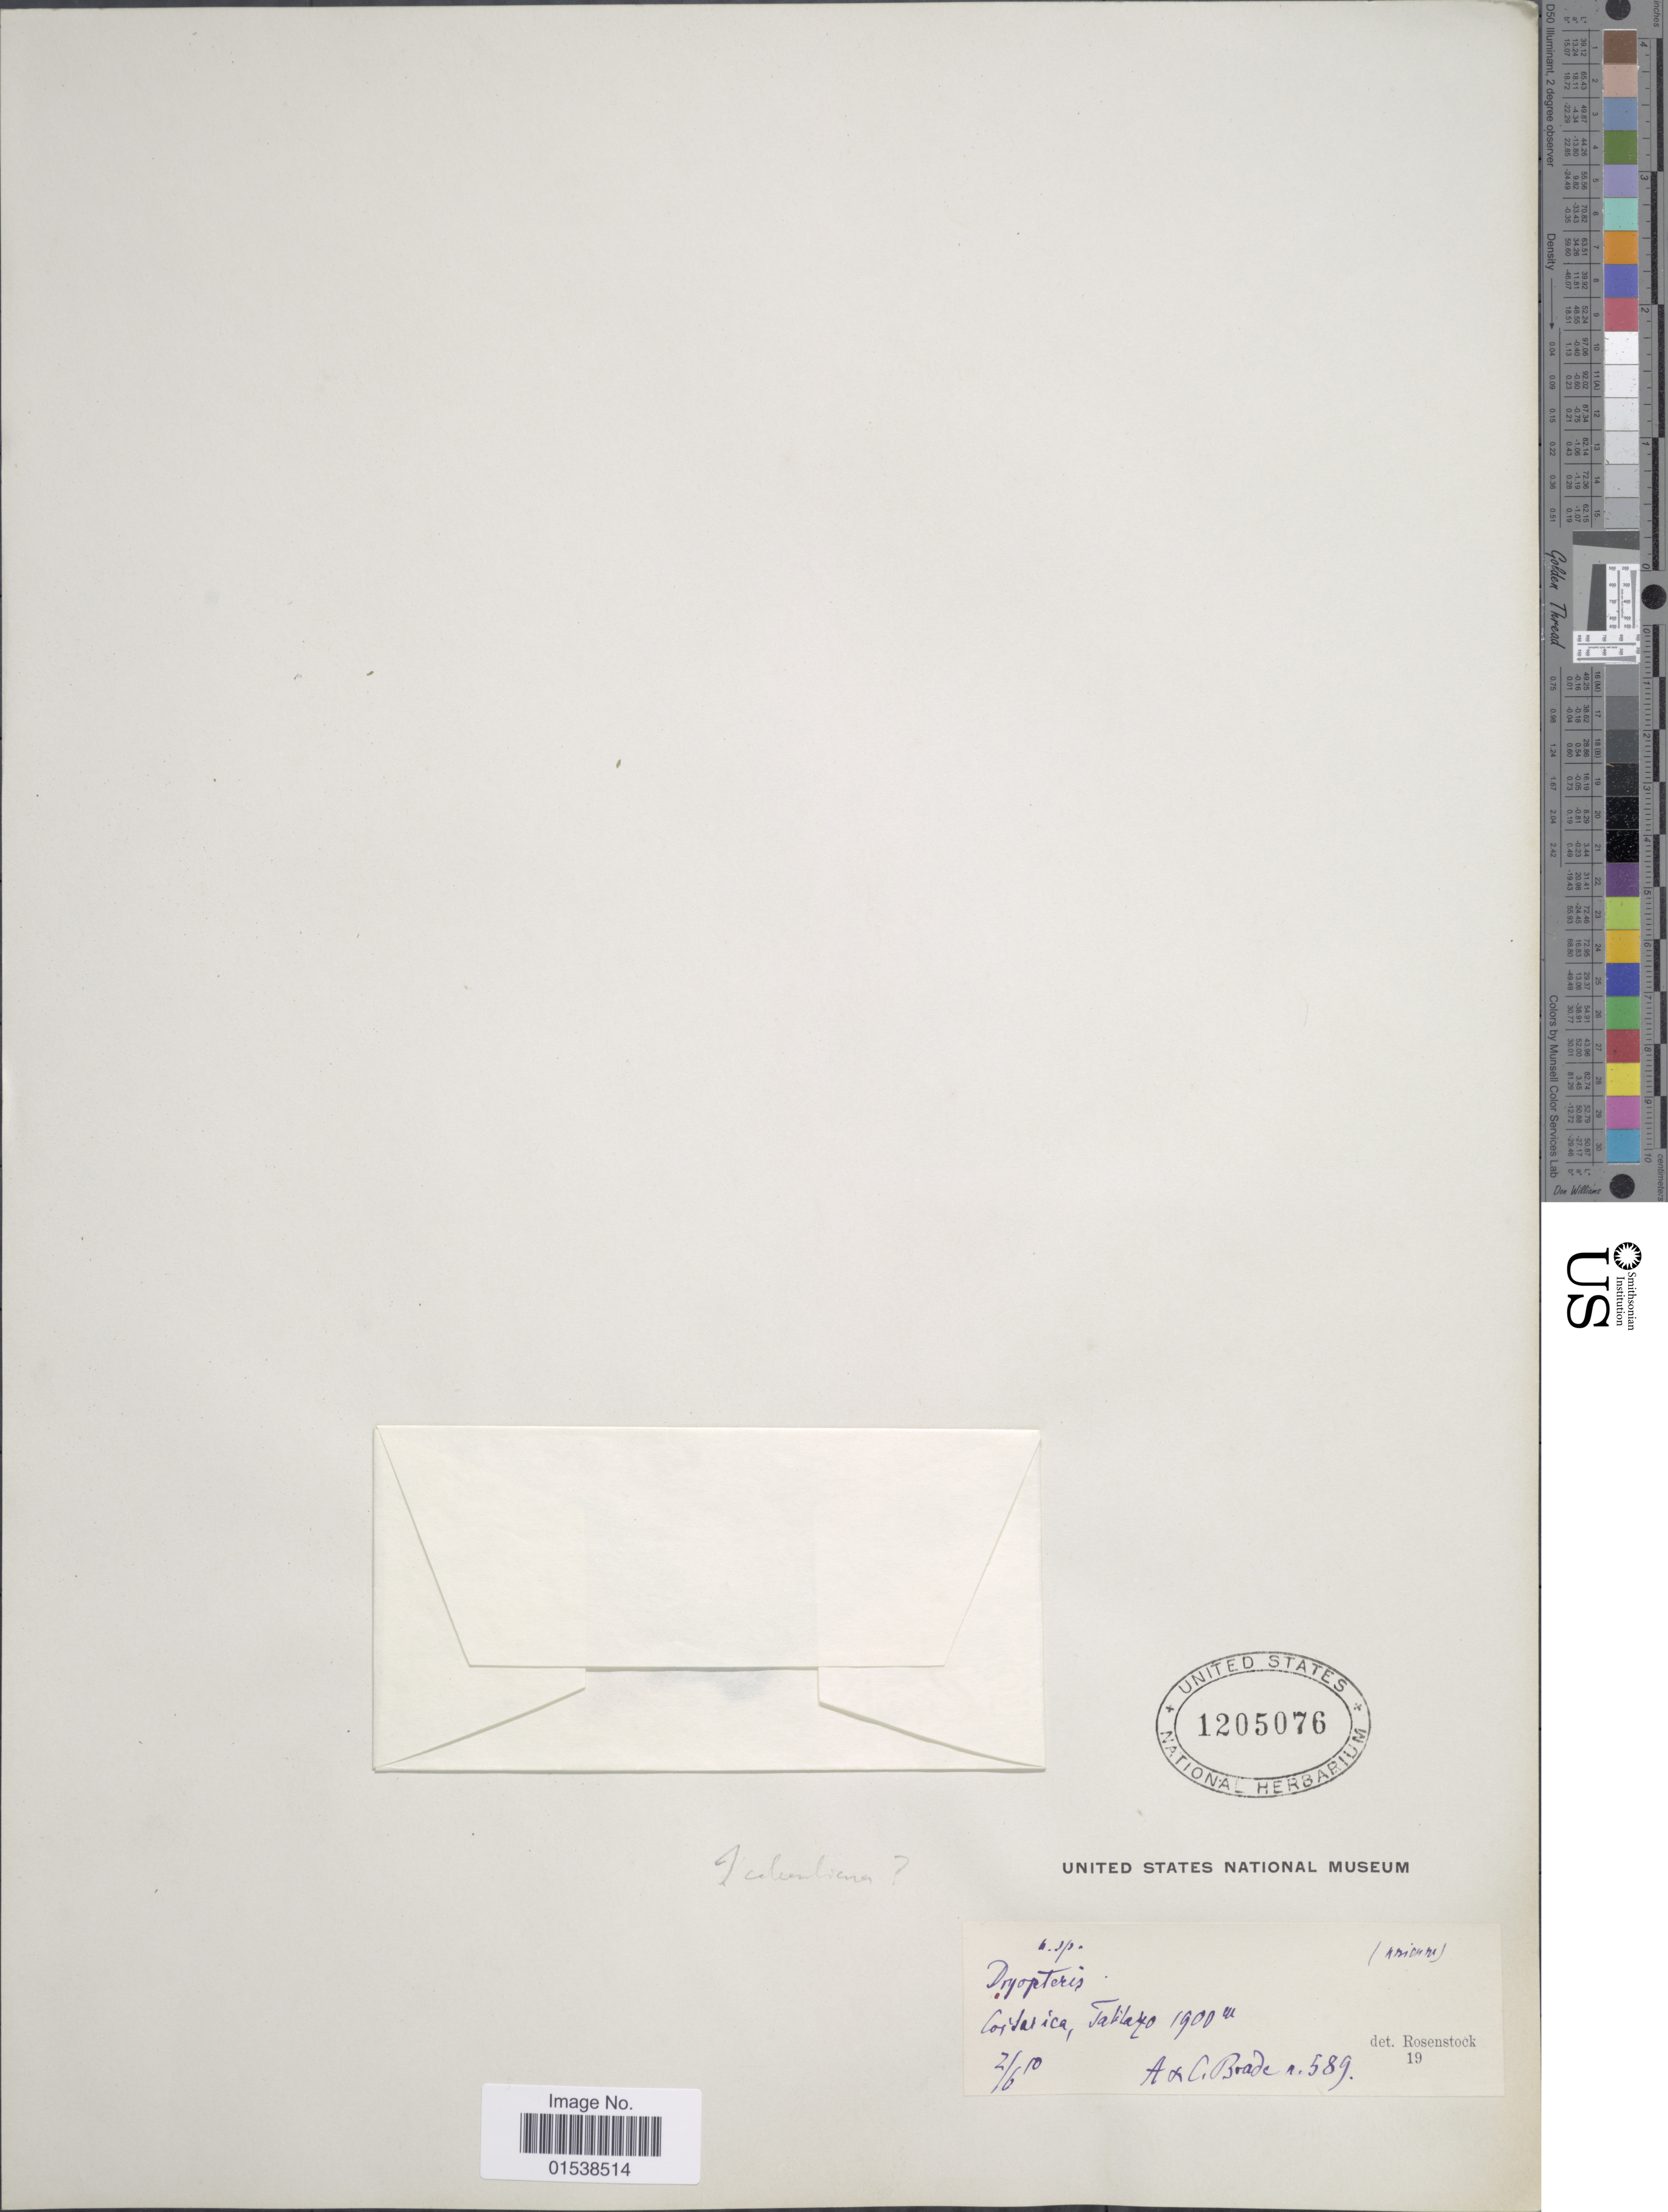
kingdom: Plantae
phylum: Tracheophyta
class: Polypodiopsida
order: Polypodiales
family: Thelypteridaceae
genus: Amauropelta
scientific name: Amauropelta oligocarpa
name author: (Humb. & Bonpl. ex Willd.) Pic. Serm.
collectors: A. Brade & C. Brade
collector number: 589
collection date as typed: Transcribed d/m/y: 2/6/10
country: Costa Rica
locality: Costa Rica, Tablazo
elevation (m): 1900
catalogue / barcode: US 1205076